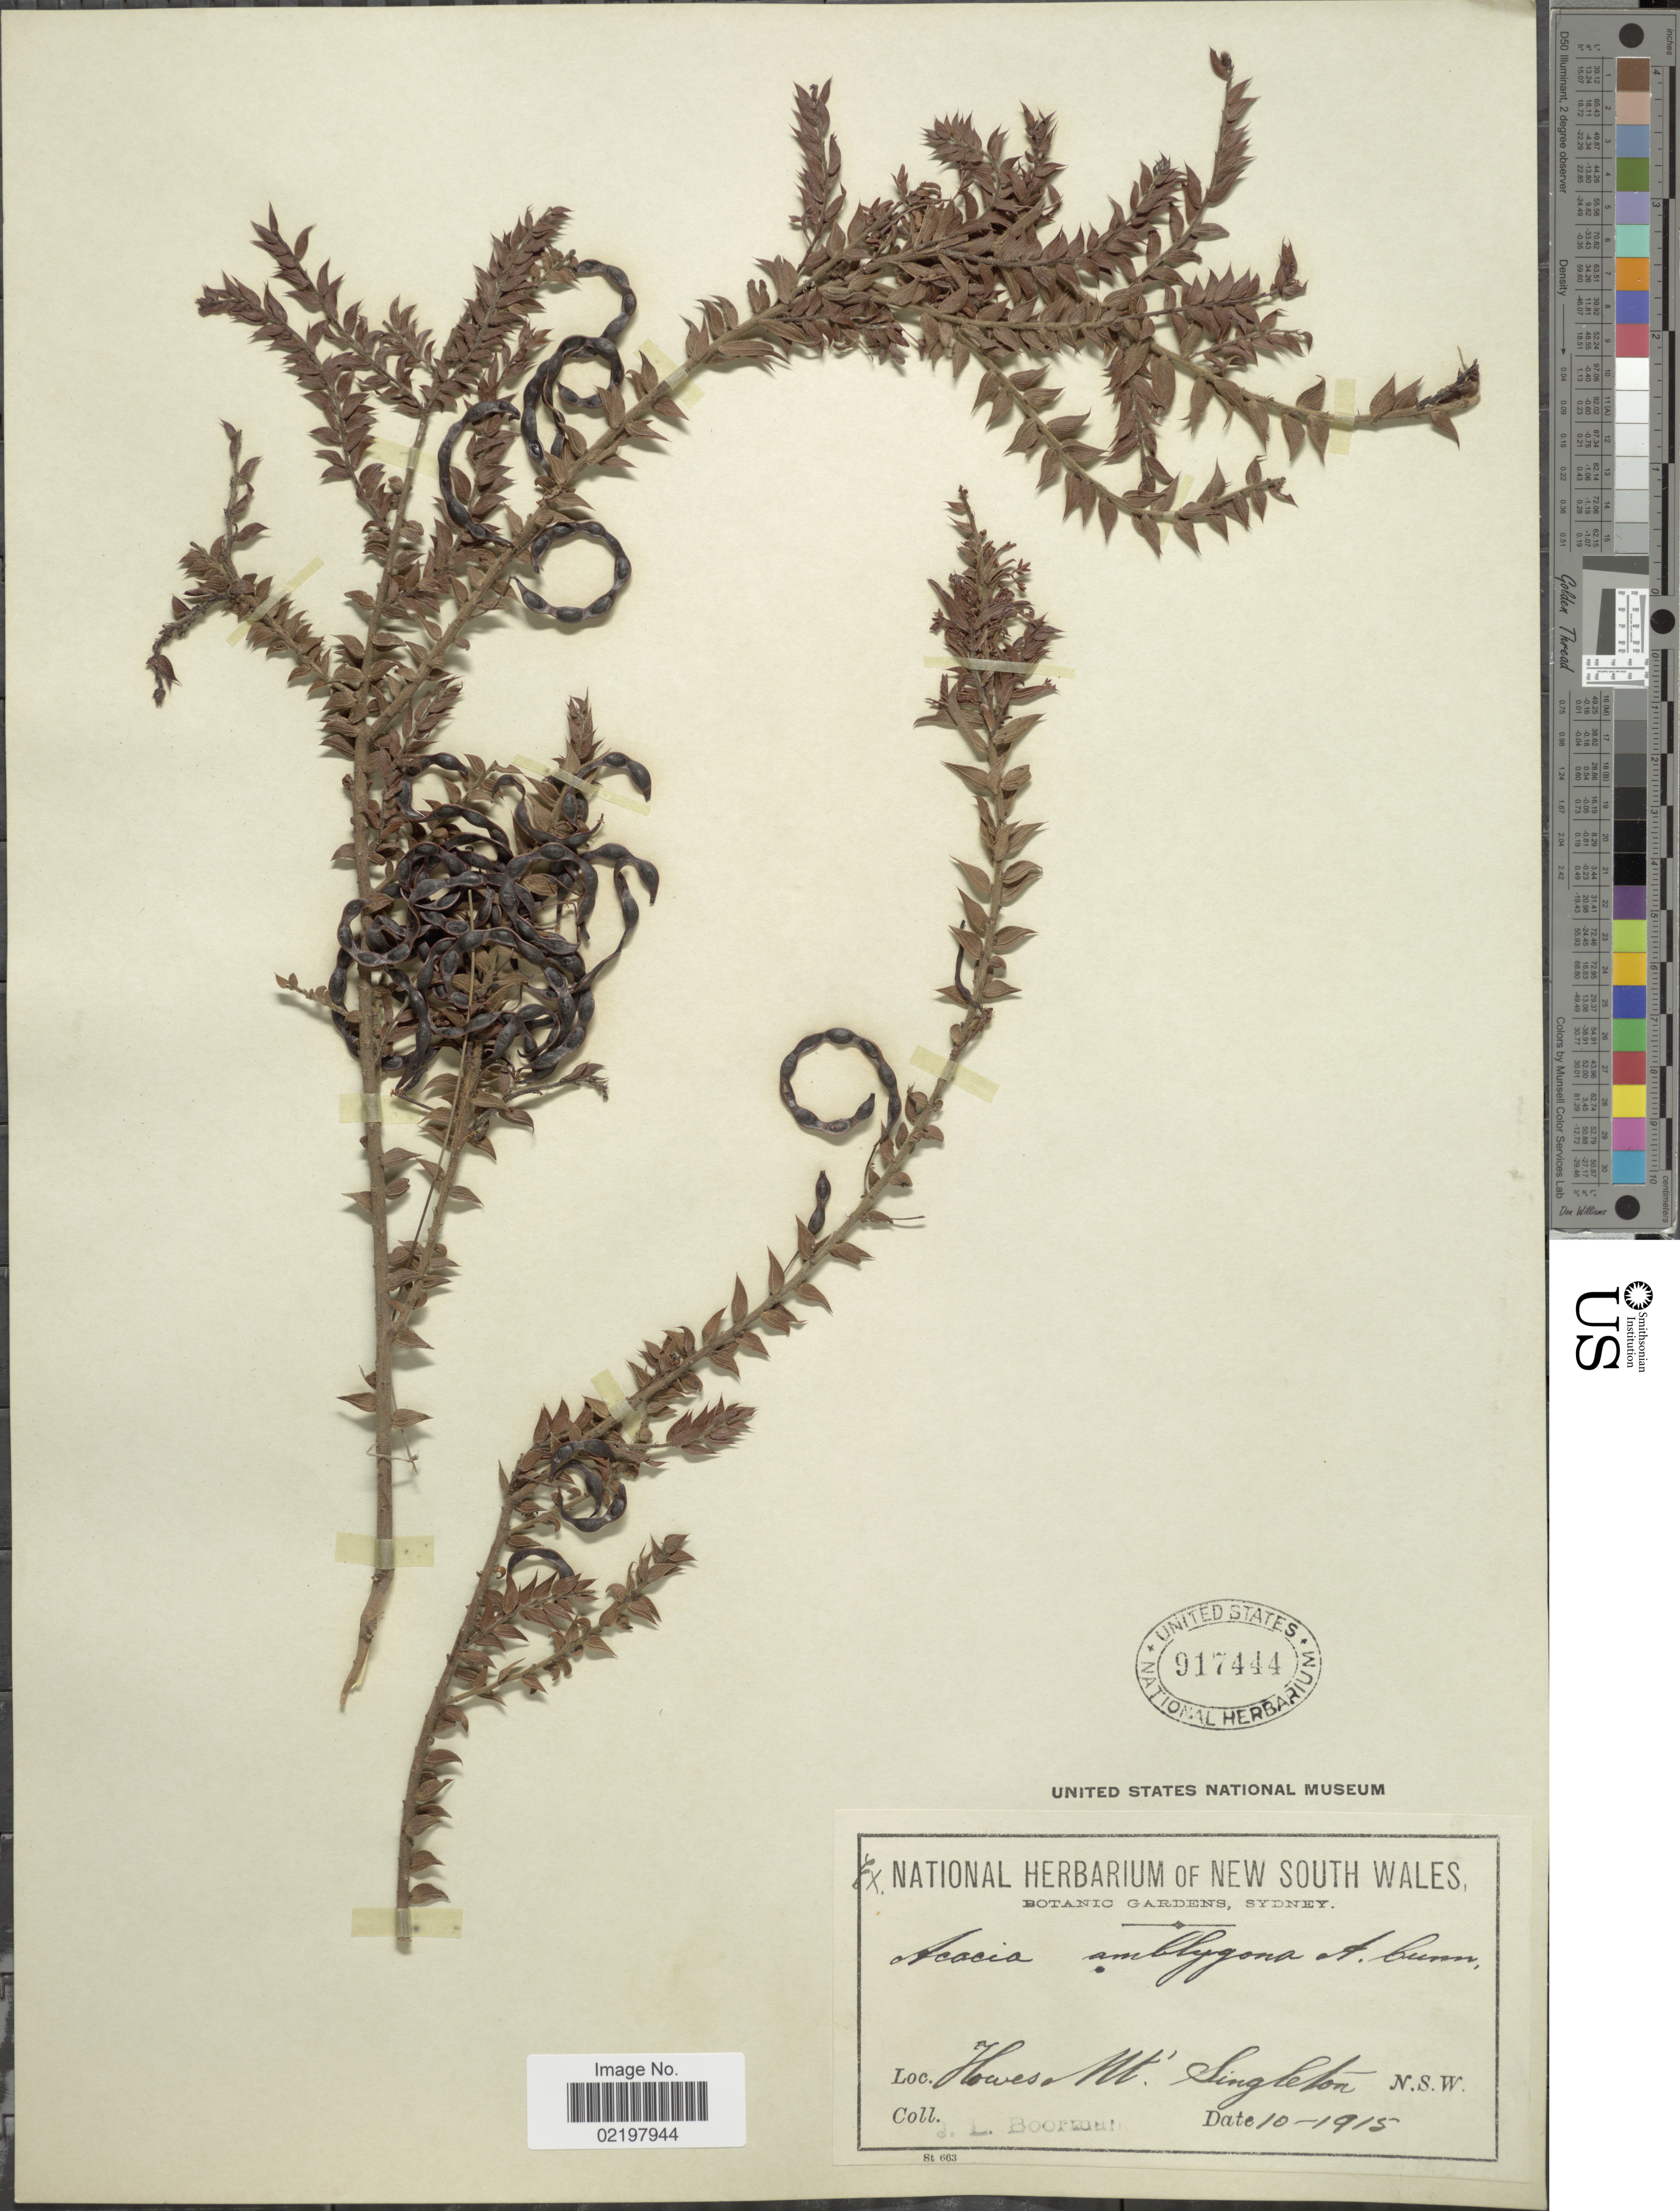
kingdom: Plantae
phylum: Tracheophyta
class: Magnoliopsida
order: Fabales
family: Fabaceae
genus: Acacia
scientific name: Acacia amblygona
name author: Benth.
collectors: J. Boorman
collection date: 1915-10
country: Australia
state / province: New South Wales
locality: Howes Mt. Singleton, N.S.W.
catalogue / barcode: US 917444